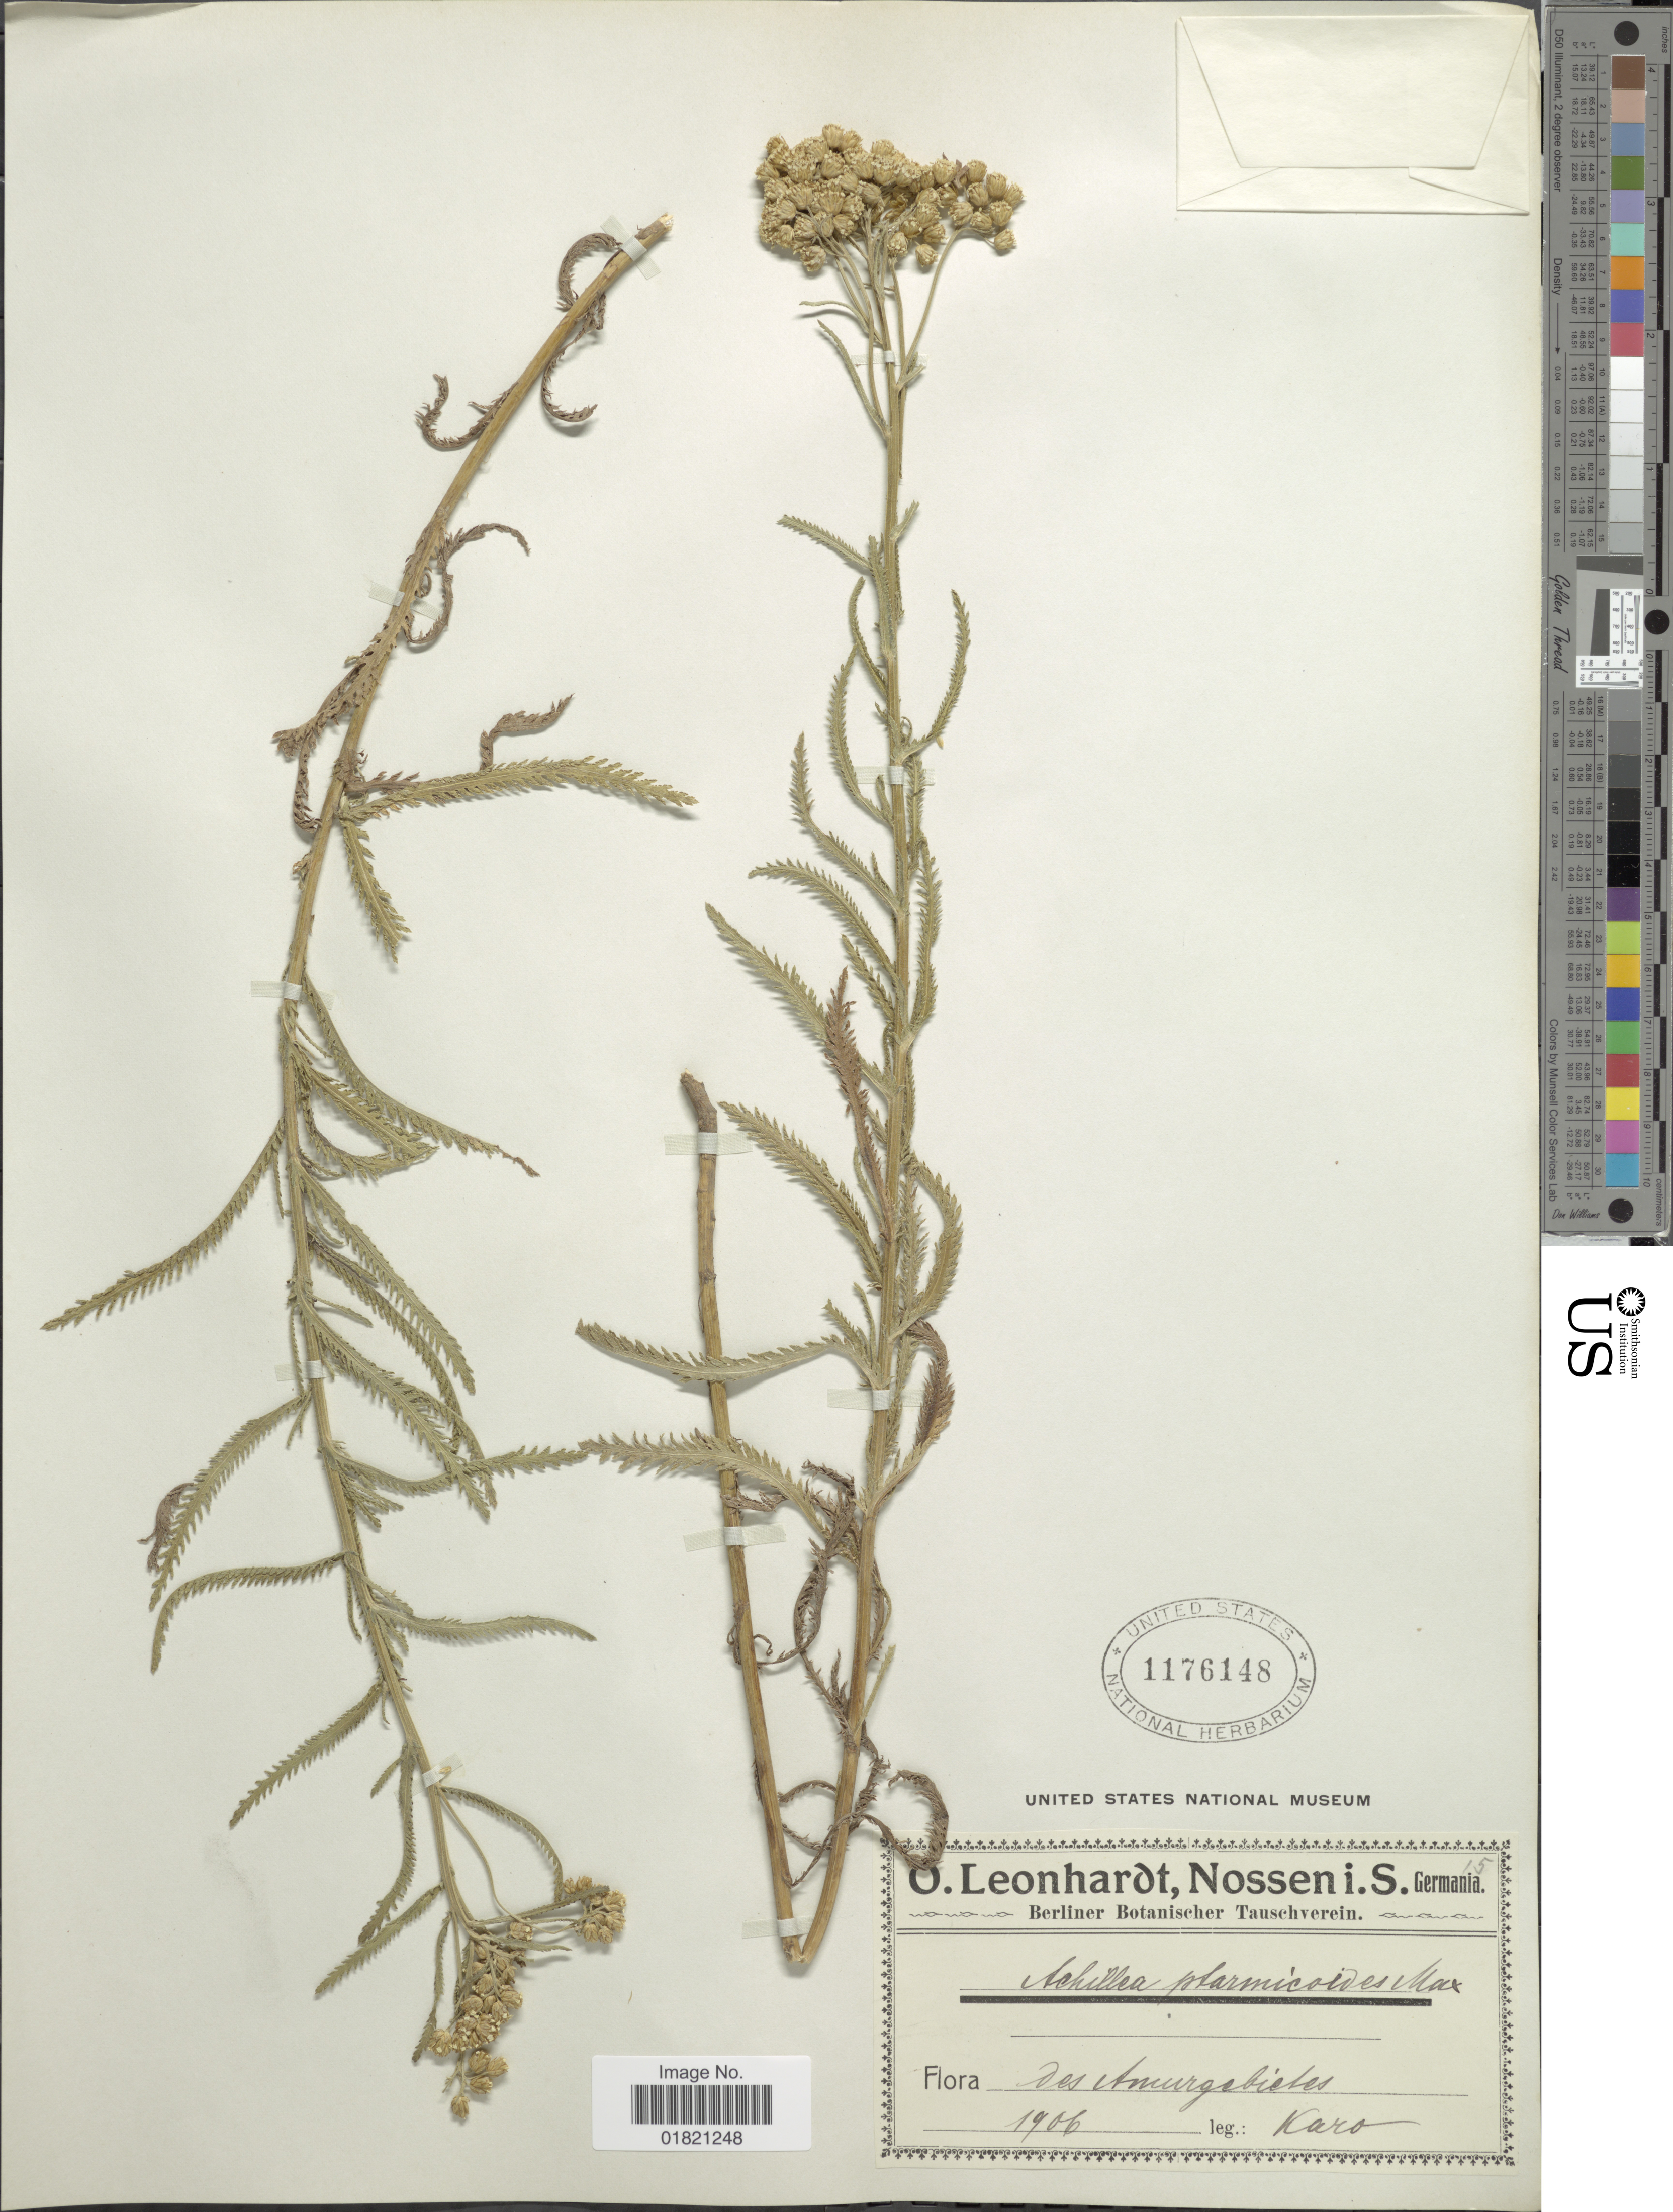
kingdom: Plantae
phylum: Tracheophyta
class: Magnoliopsida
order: Asterales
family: Asteraceae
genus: Achillea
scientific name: Achillea ptarmicoides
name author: Maxim.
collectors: Karo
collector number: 15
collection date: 1906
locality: Des Amurgebietes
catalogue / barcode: US 1176148